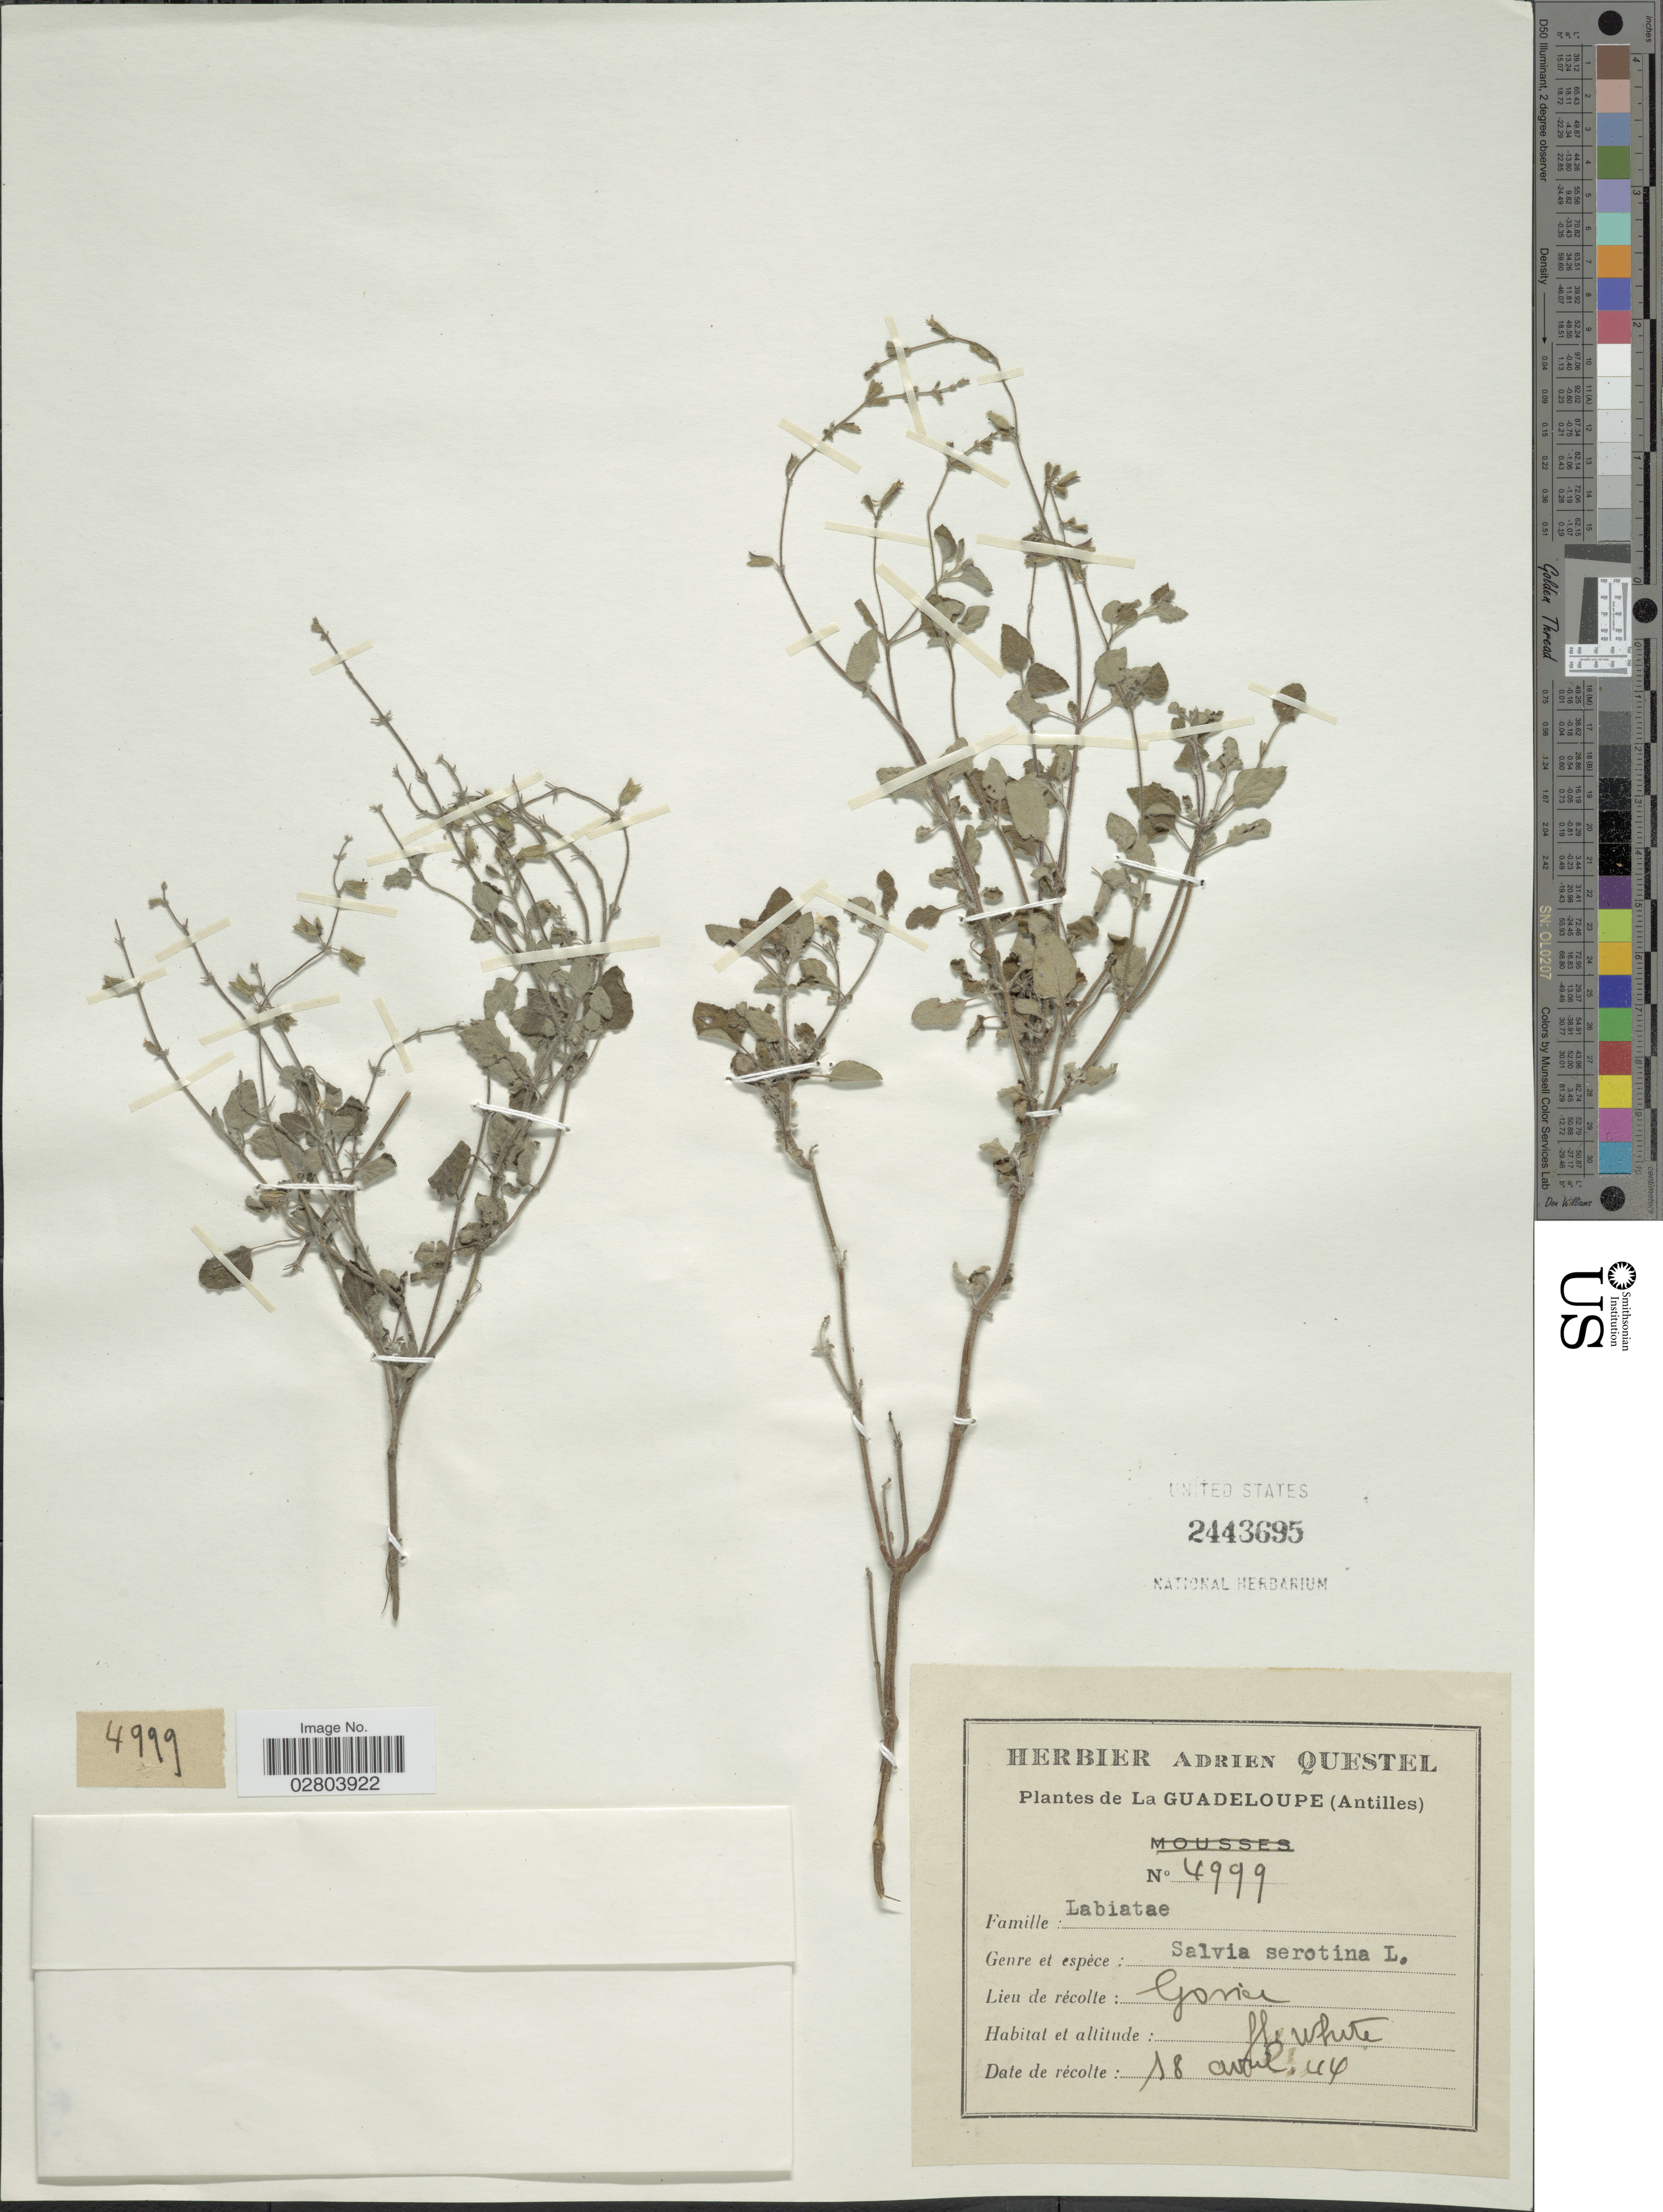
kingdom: Plantae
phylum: Tracheophyta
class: Magnoliopsida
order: Lamiales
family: Lamiaceae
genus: Salvia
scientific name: Salvia serotina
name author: L.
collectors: ex herb. A. Questal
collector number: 4999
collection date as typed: Transcribed d/m/y: 18/4/44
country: Guadeloupe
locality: (Antilles), Gosier.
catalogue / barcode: US 2443695